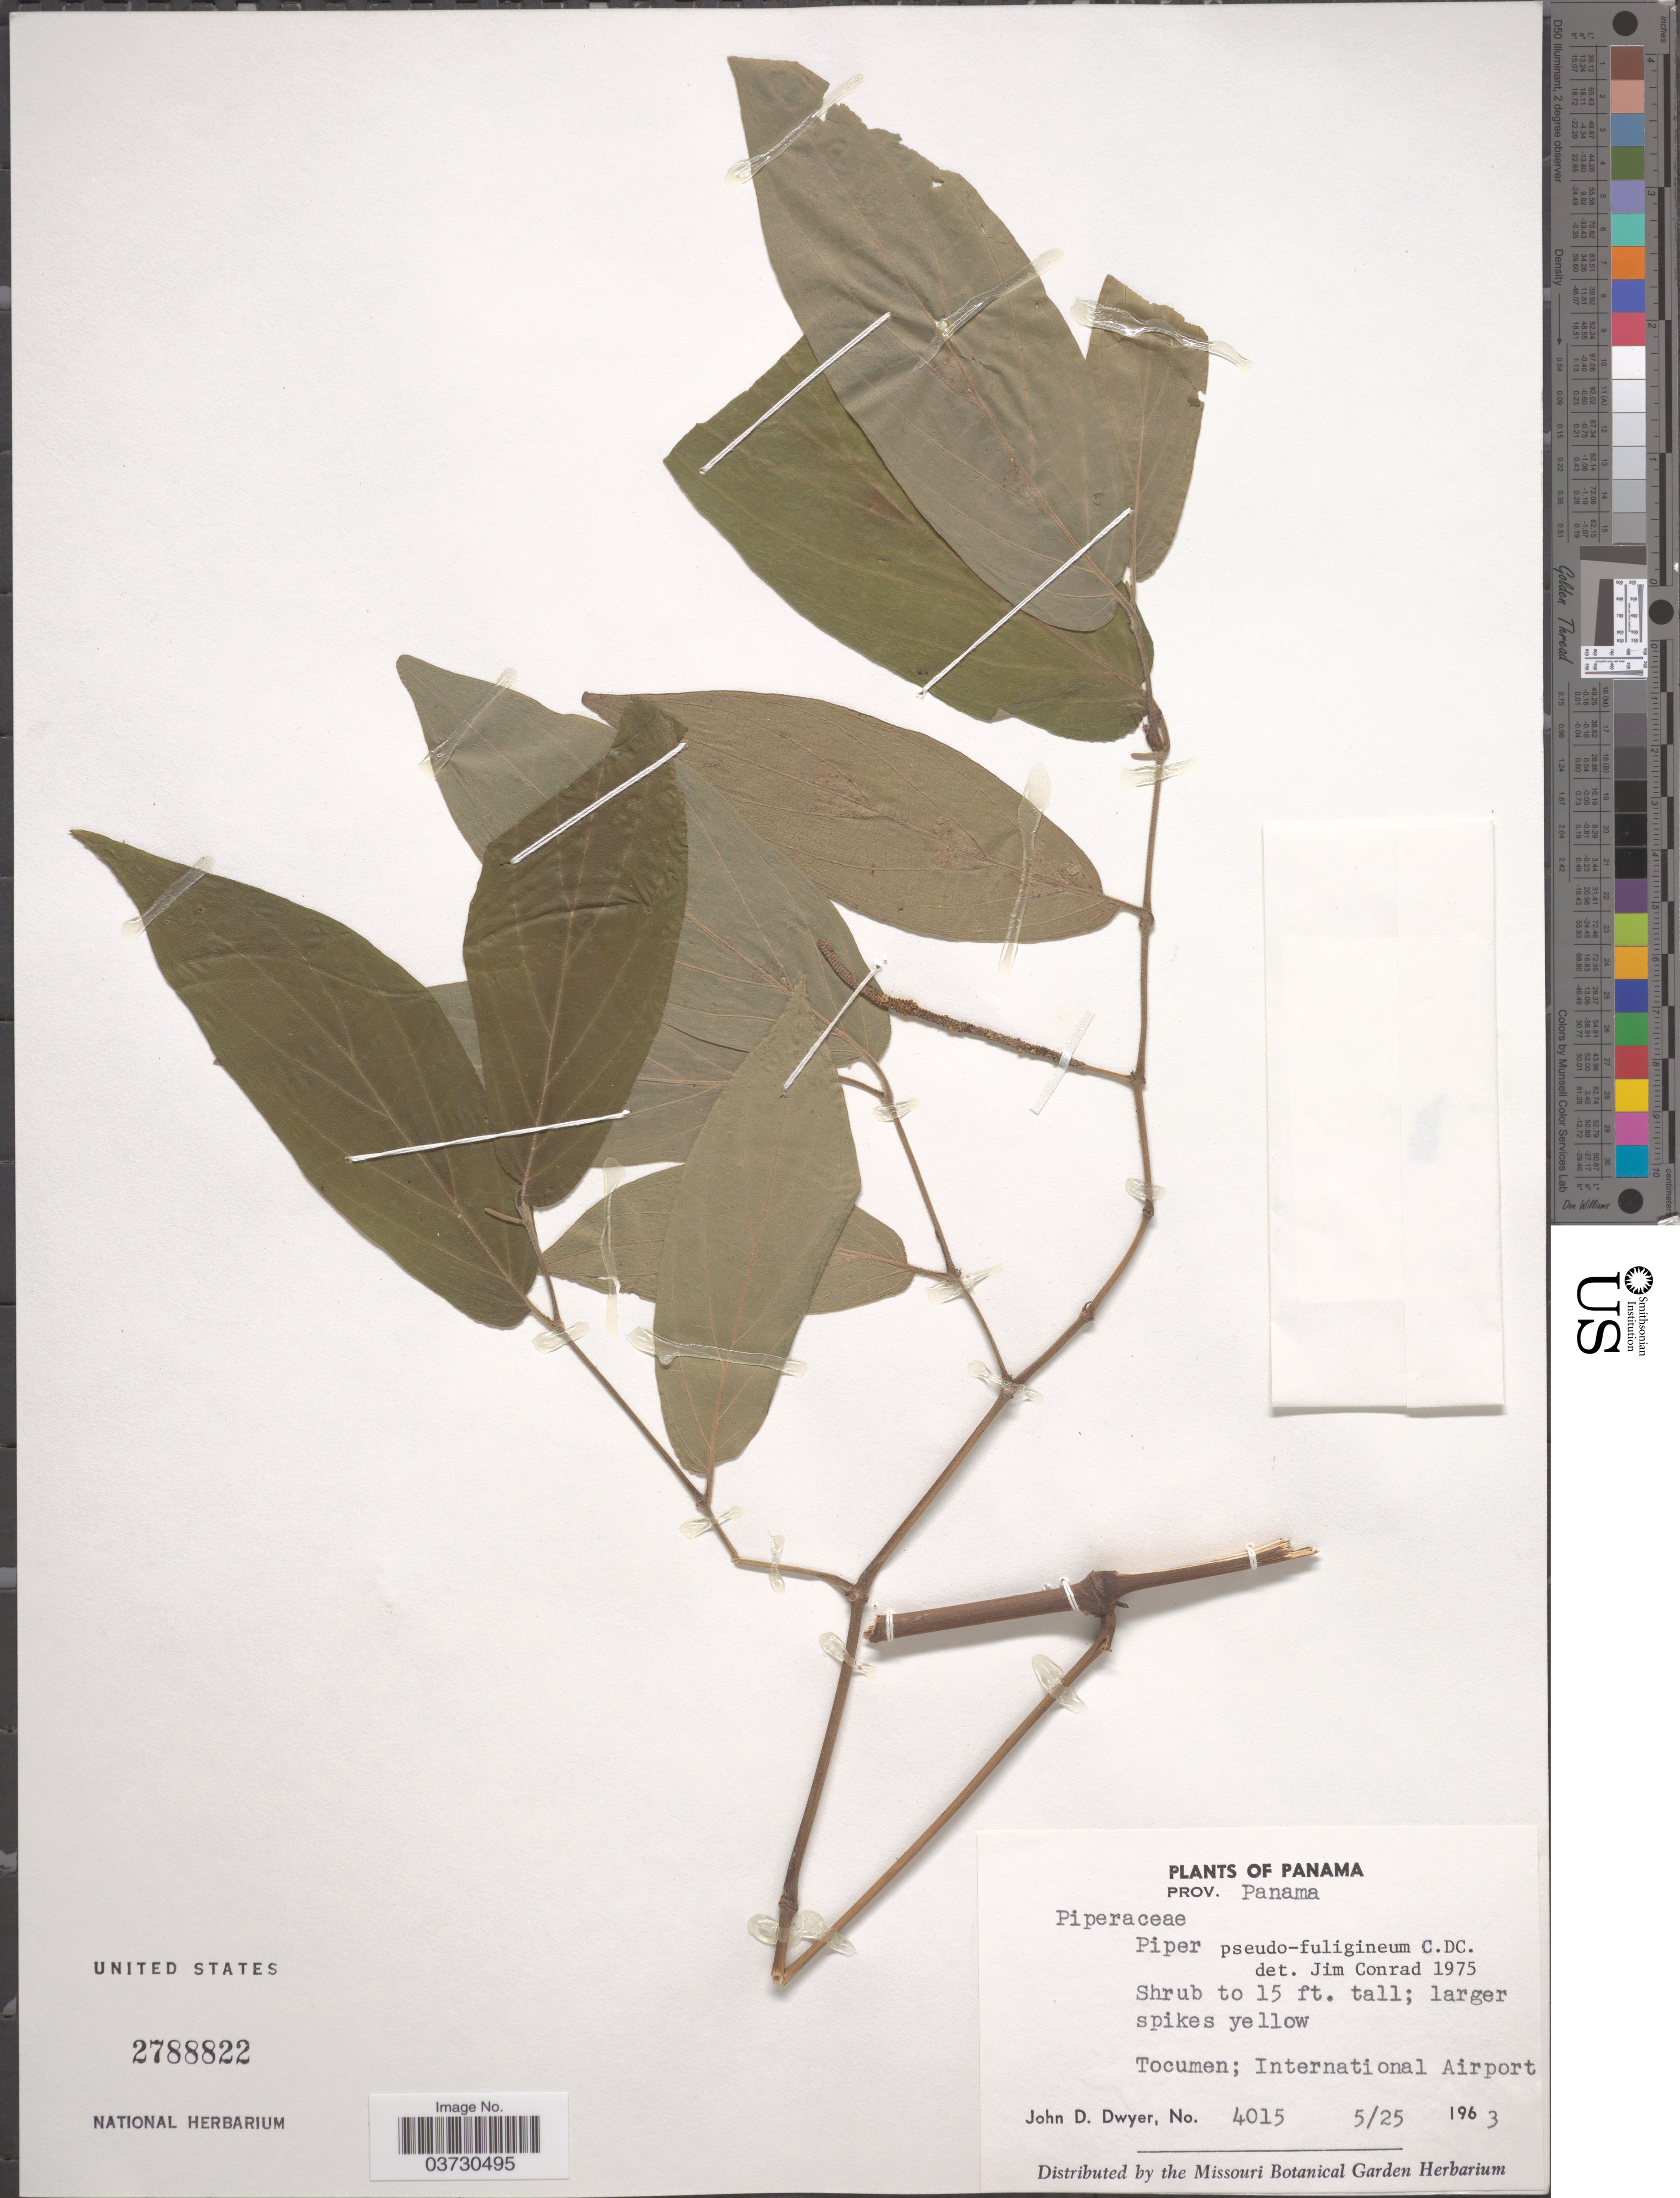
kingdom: Plantae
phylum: Tracheophyta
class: Magnoliopsida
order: Piperales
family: Piperaceae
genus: Piper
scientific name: Piper pseudofuligineum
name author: C. DC.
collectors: J. D. Dwyer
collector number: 4015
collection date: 1963-05-25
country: Panama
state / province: Panamá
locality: Tocumen; International Airport.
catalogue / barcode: US 2788822